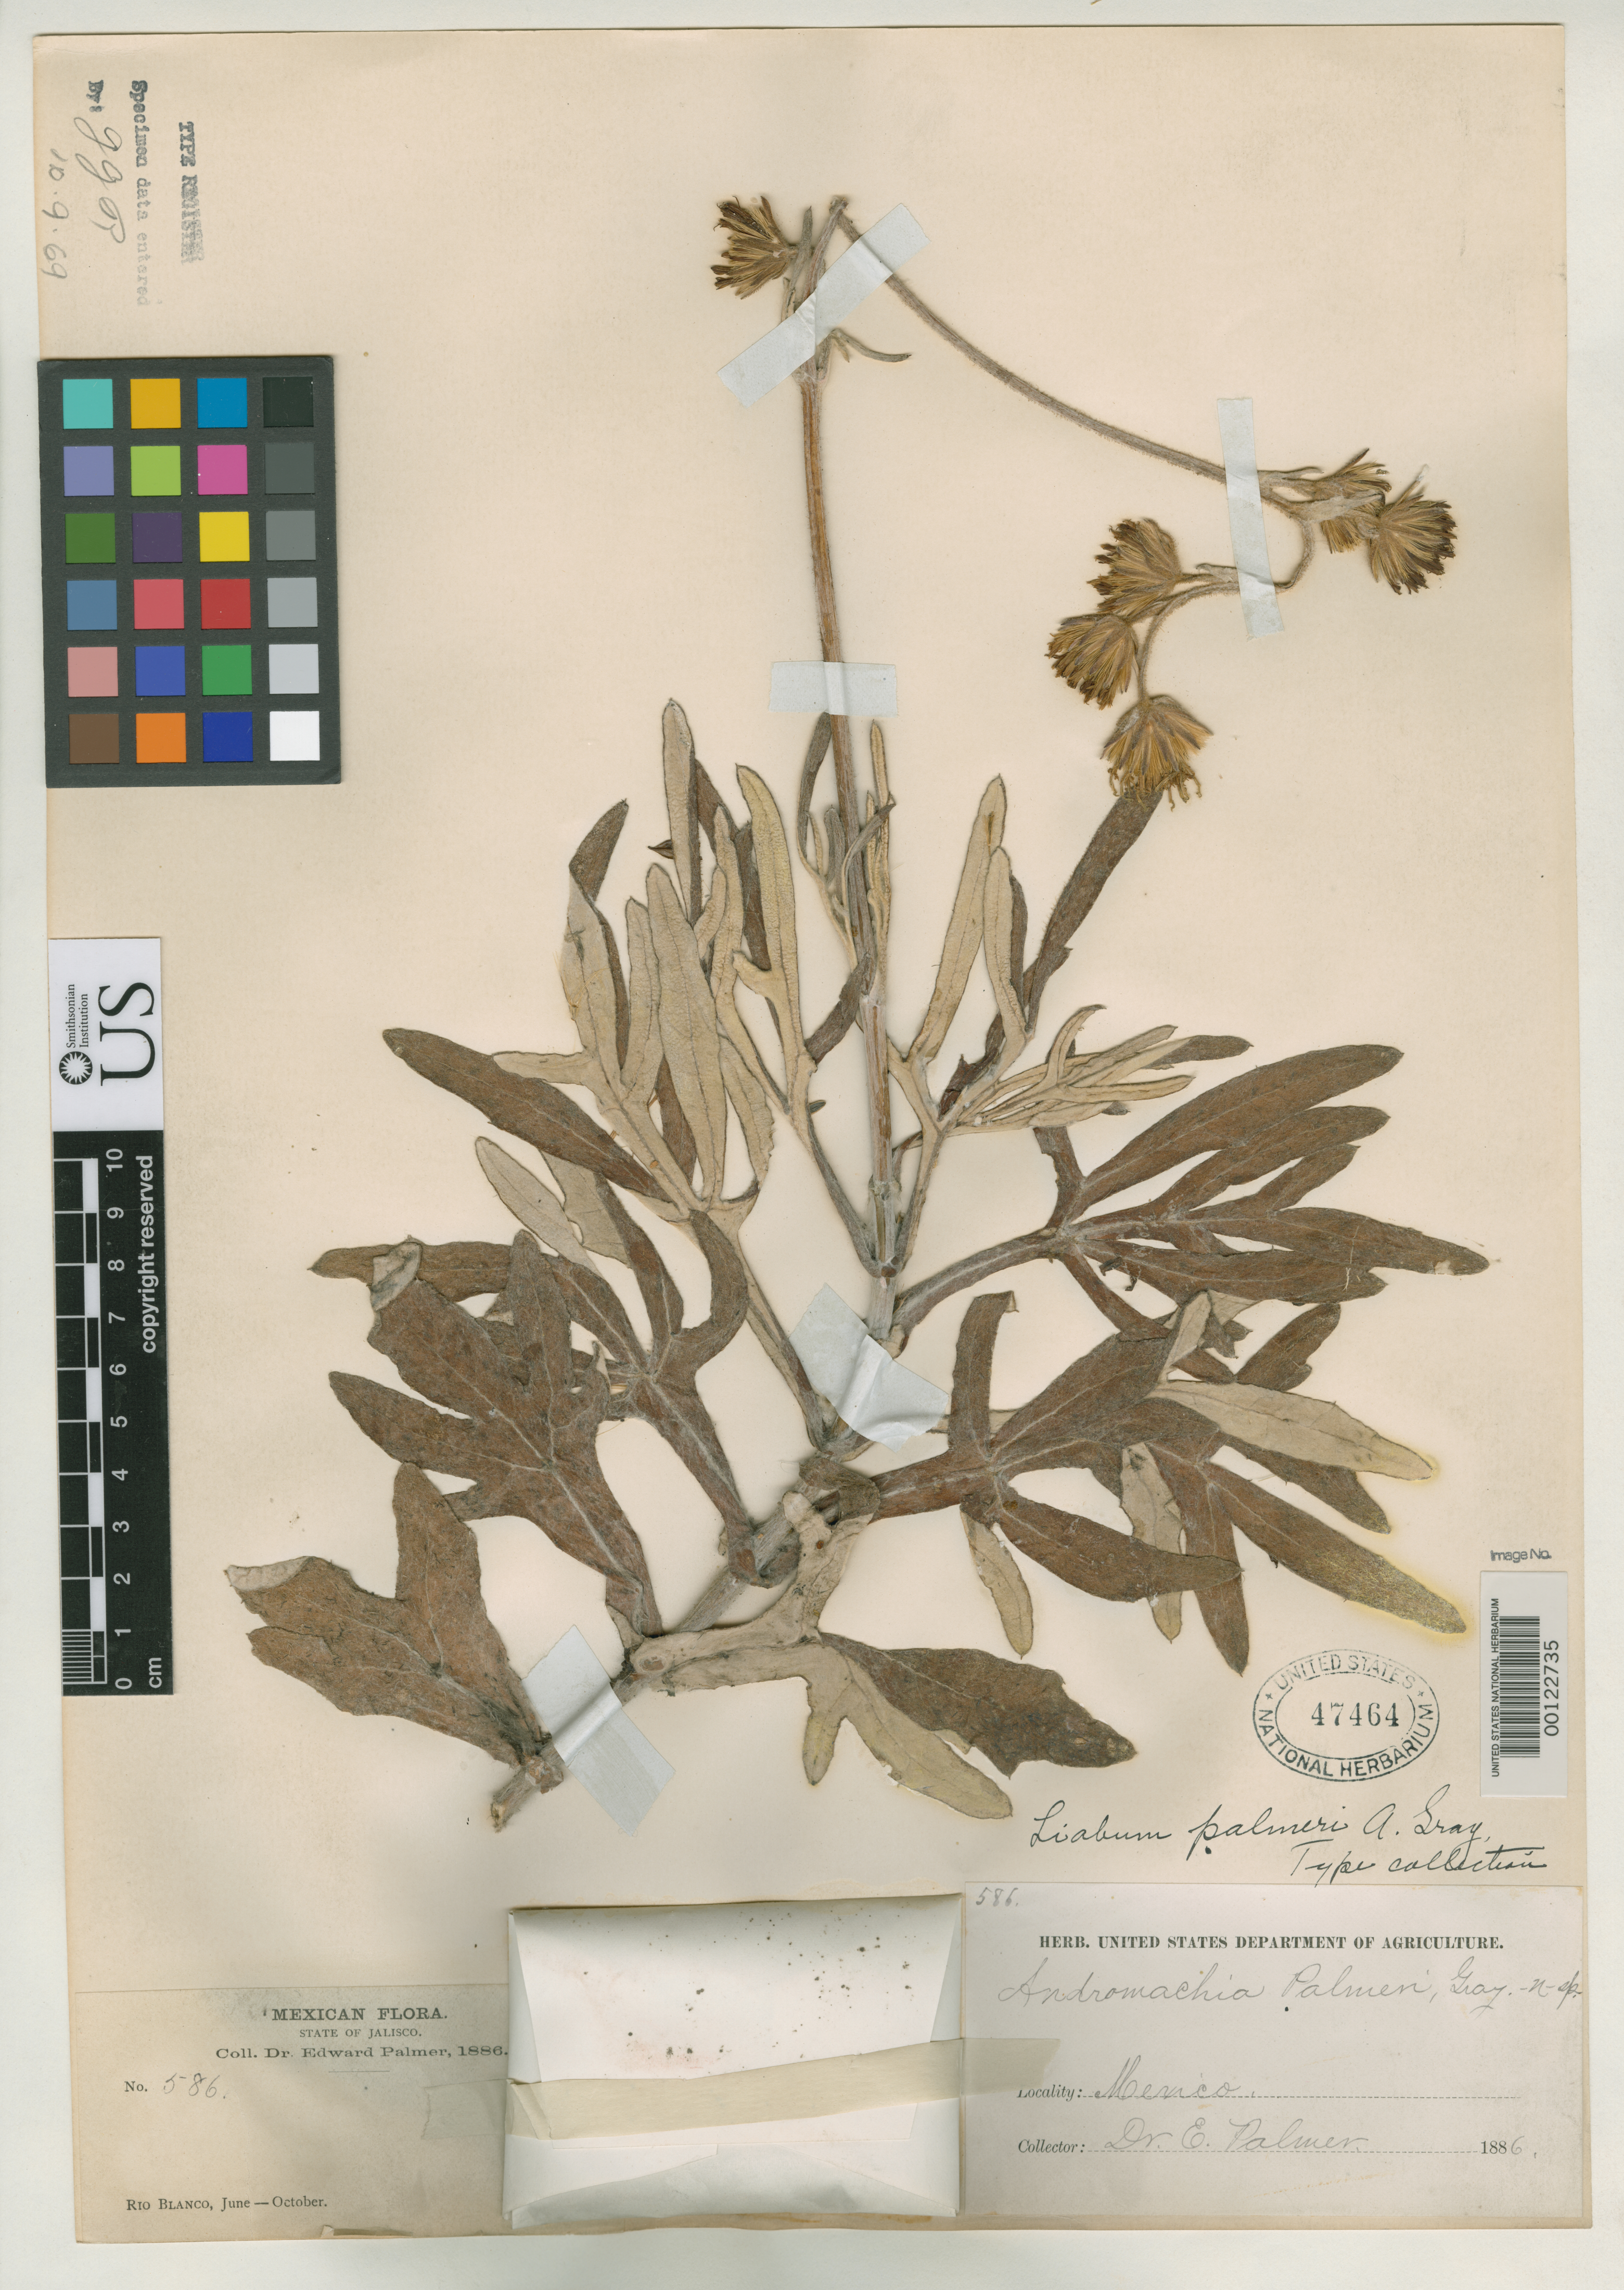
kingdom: Plantae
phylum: Tracheophyta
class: Magnoliopsida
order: Asterales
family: Asteraceae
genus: Liabum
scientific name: Liabum palmeri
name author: A. Gray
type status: Isotype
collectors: E. Palmer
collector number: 586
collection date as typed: Sep 1886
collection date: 1886-09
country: Mexico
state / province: Jalisco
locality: Rio Blanco.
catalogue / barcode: US 47464